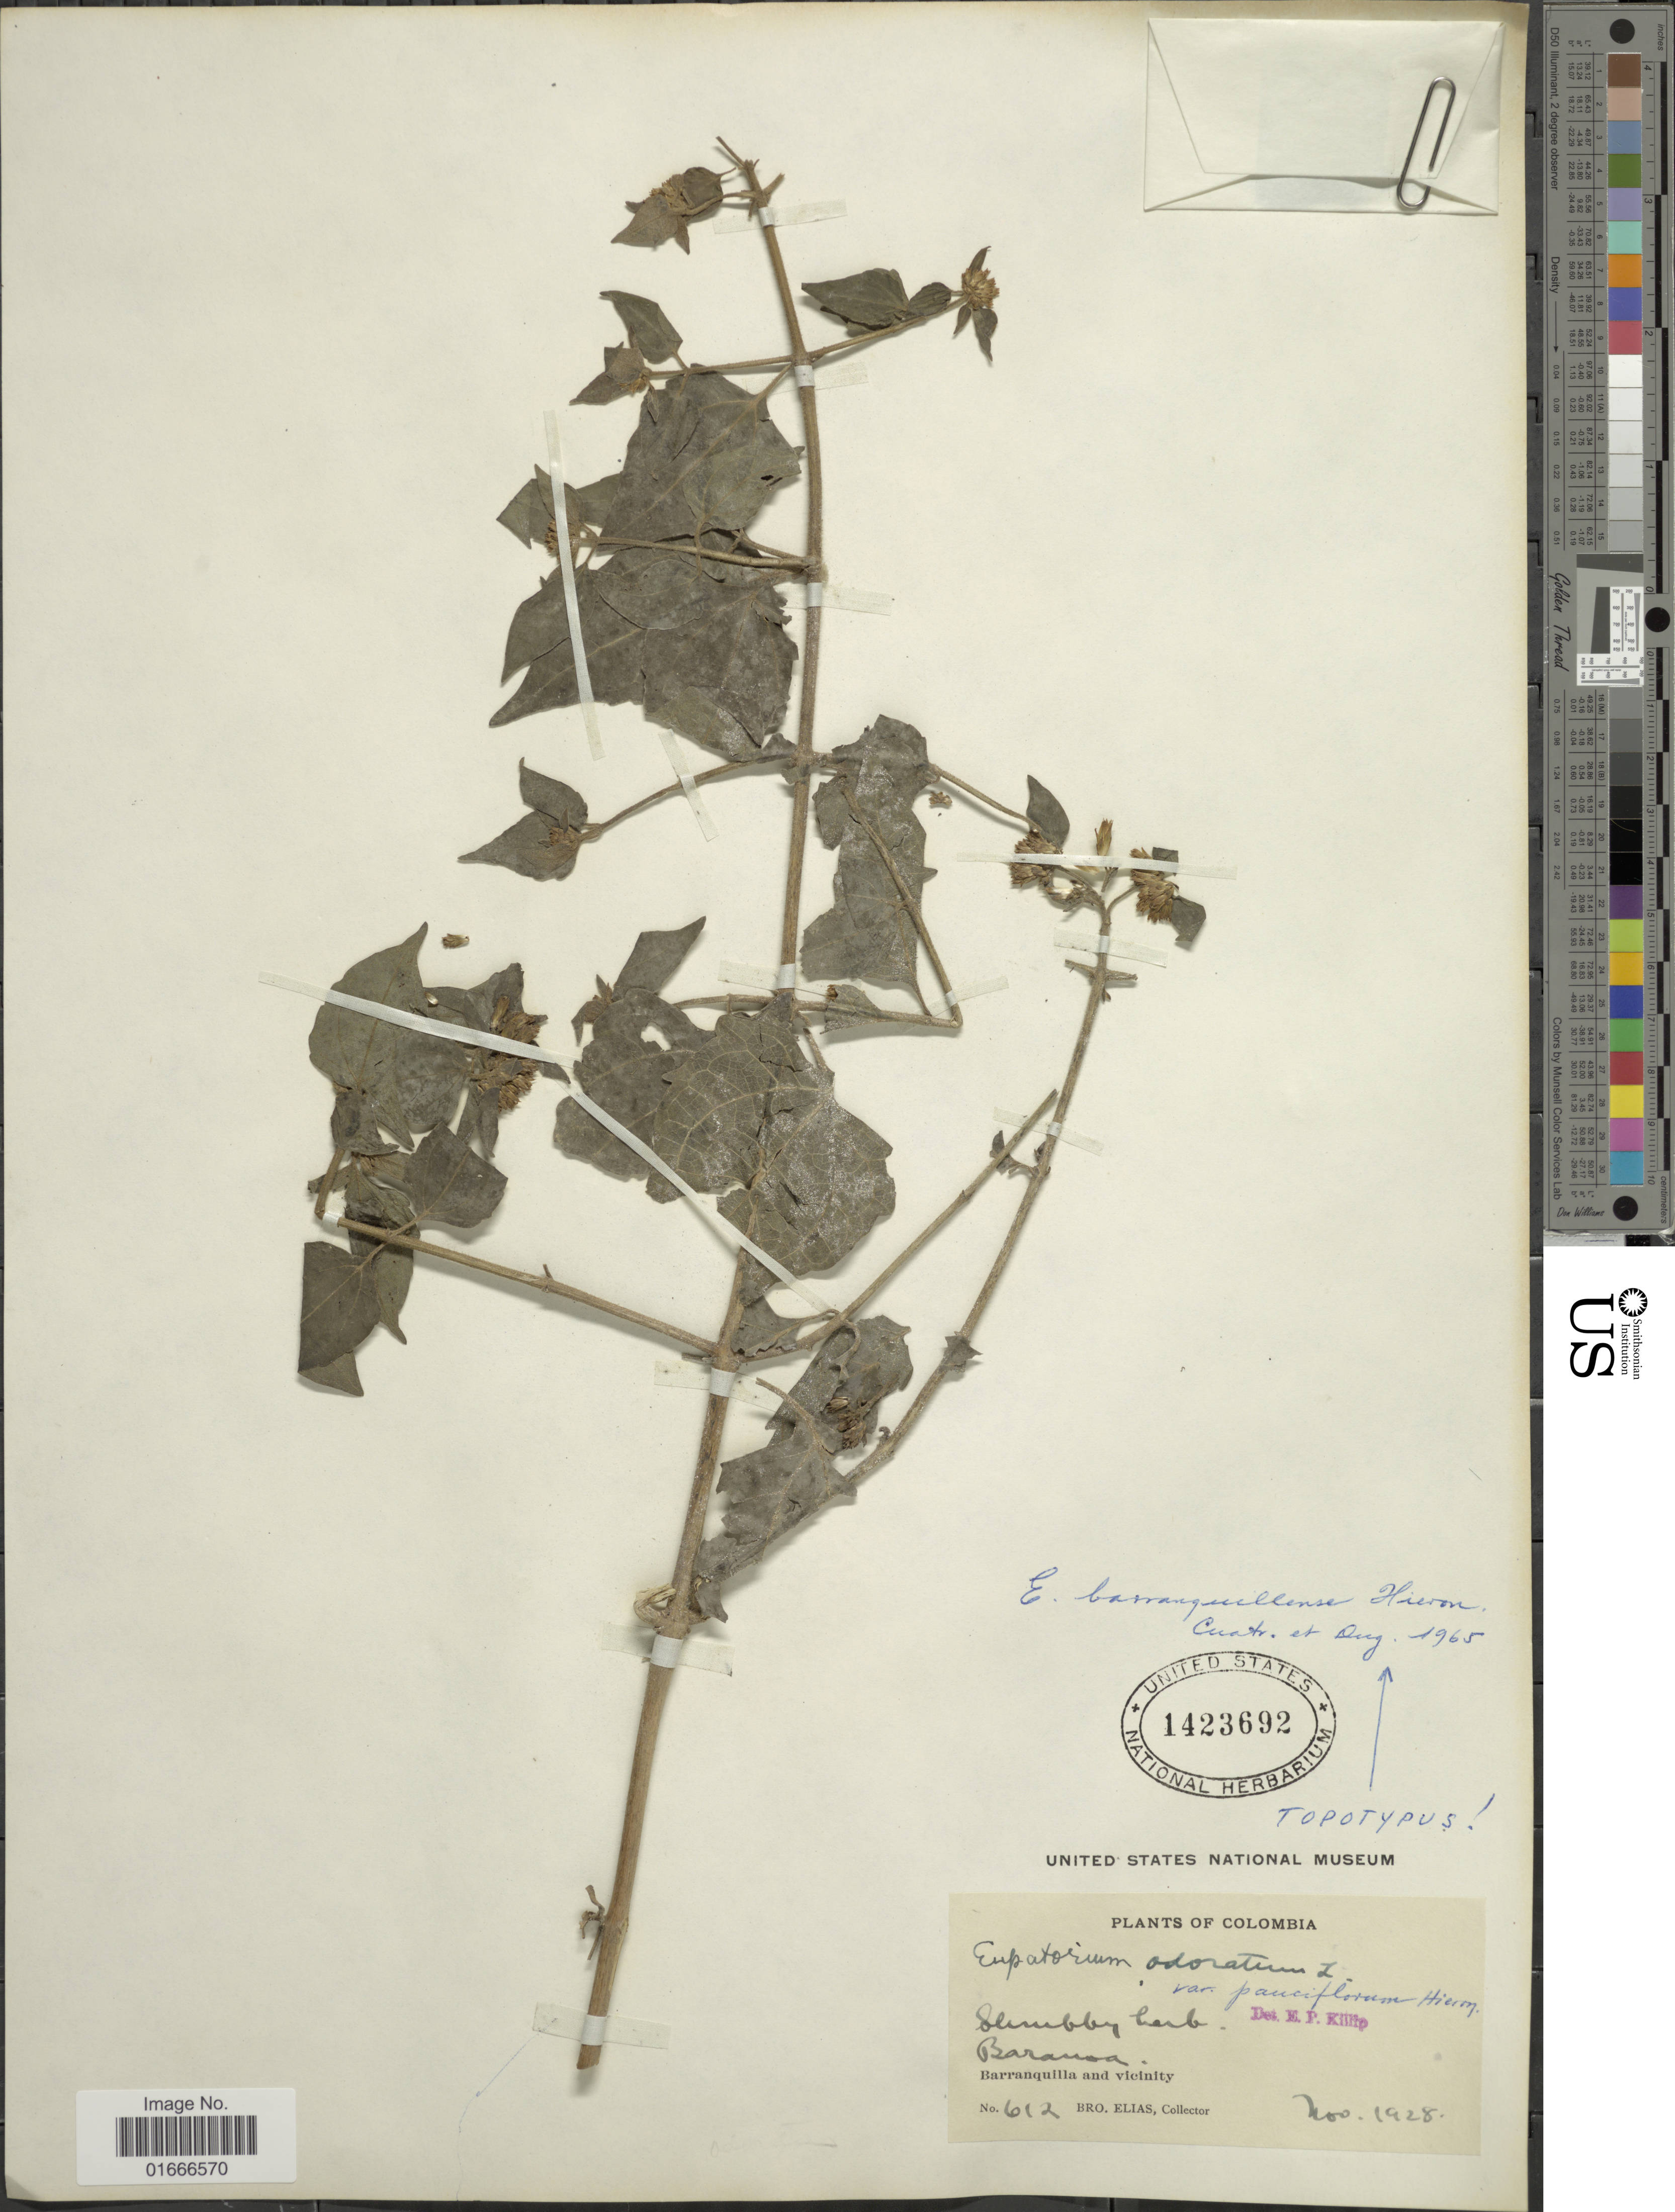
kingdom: Plantae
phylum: Tracheophyta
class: Magnoliopsida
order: Asterales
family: Asteraceae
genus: Chromolaena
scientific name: Chromolaena barranquillensis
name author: (Hieron.) R.M. King & H. Rob.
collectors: Bro. Elias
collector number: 612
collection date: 1928-11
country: Colombia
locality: Barranquilla and vicinity, Baranoa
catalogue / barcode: US 1423692